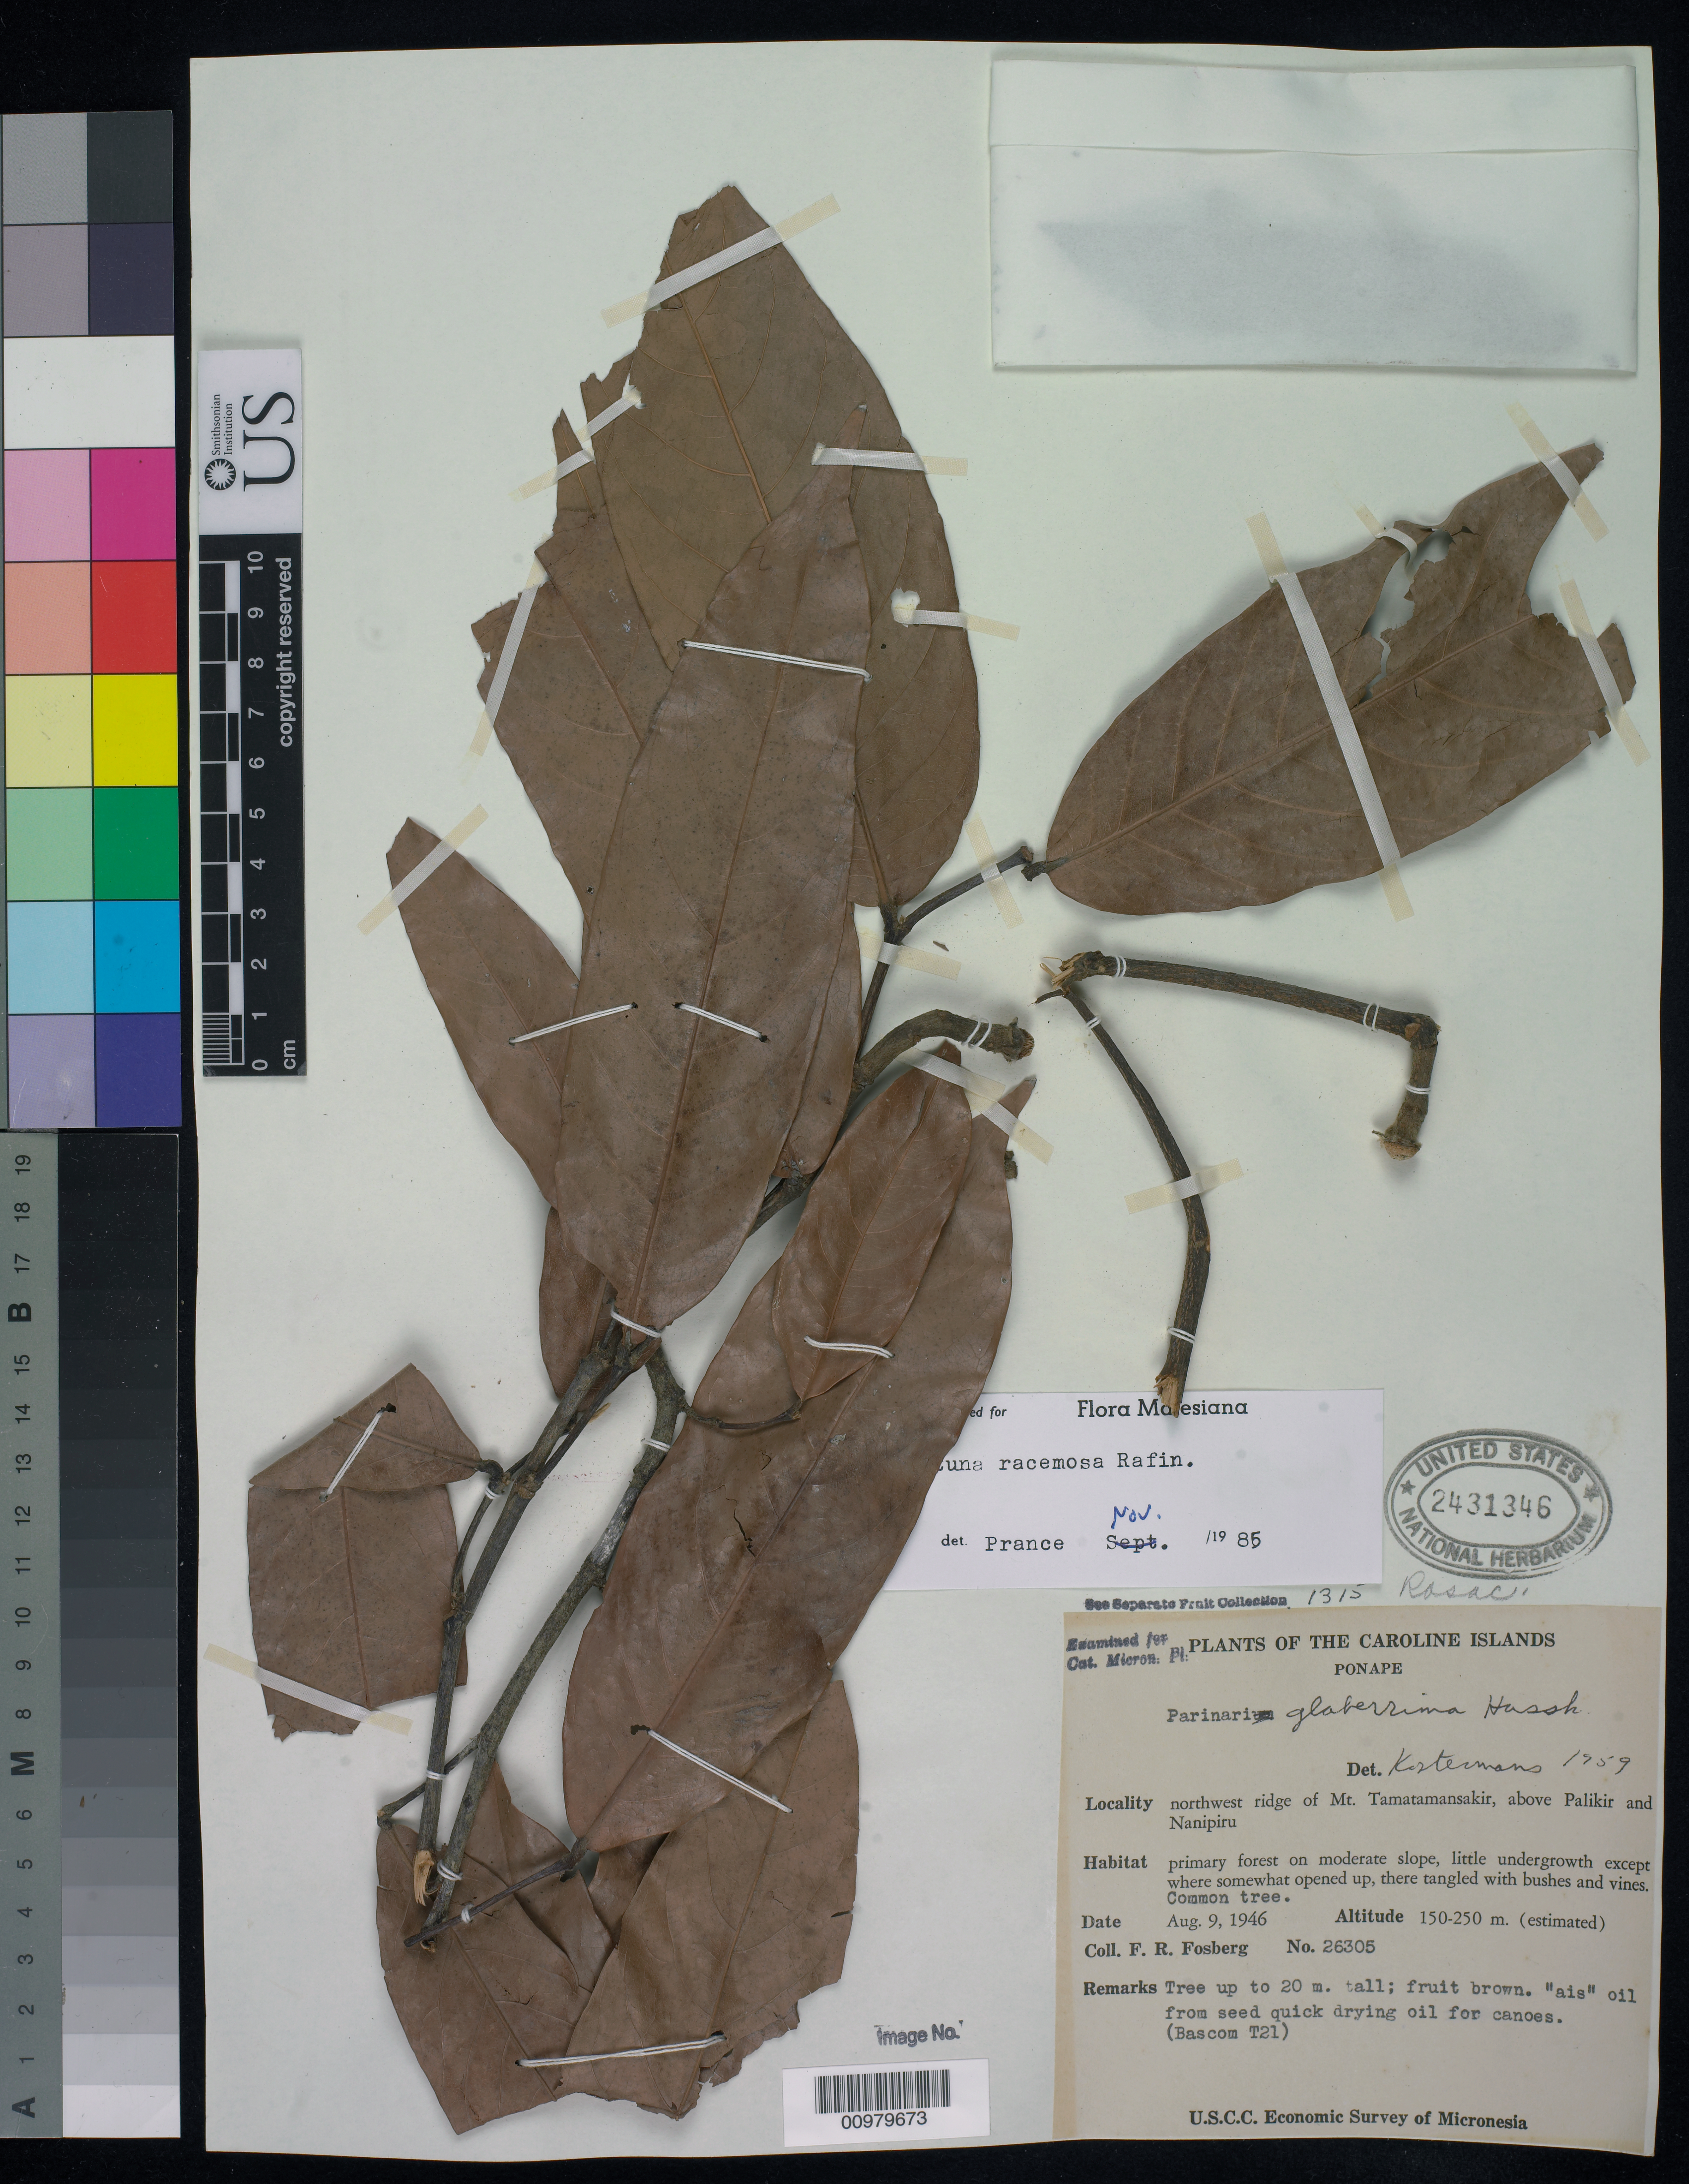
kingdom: Plantae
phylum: Tracheophyta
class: Magnoliopsida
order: Malpighiales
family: Chrysobalanaceae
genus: Atuna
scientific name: Atuna racemosa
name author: Raf.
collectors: F. R. Fosberg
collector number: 26305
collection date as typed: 09 Aug 1946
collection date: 1946-08-09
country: Micronesia, Federated States of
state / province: Pohnpei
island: Pohnpei [Ponape]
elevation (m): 159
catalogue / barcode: US 2431346